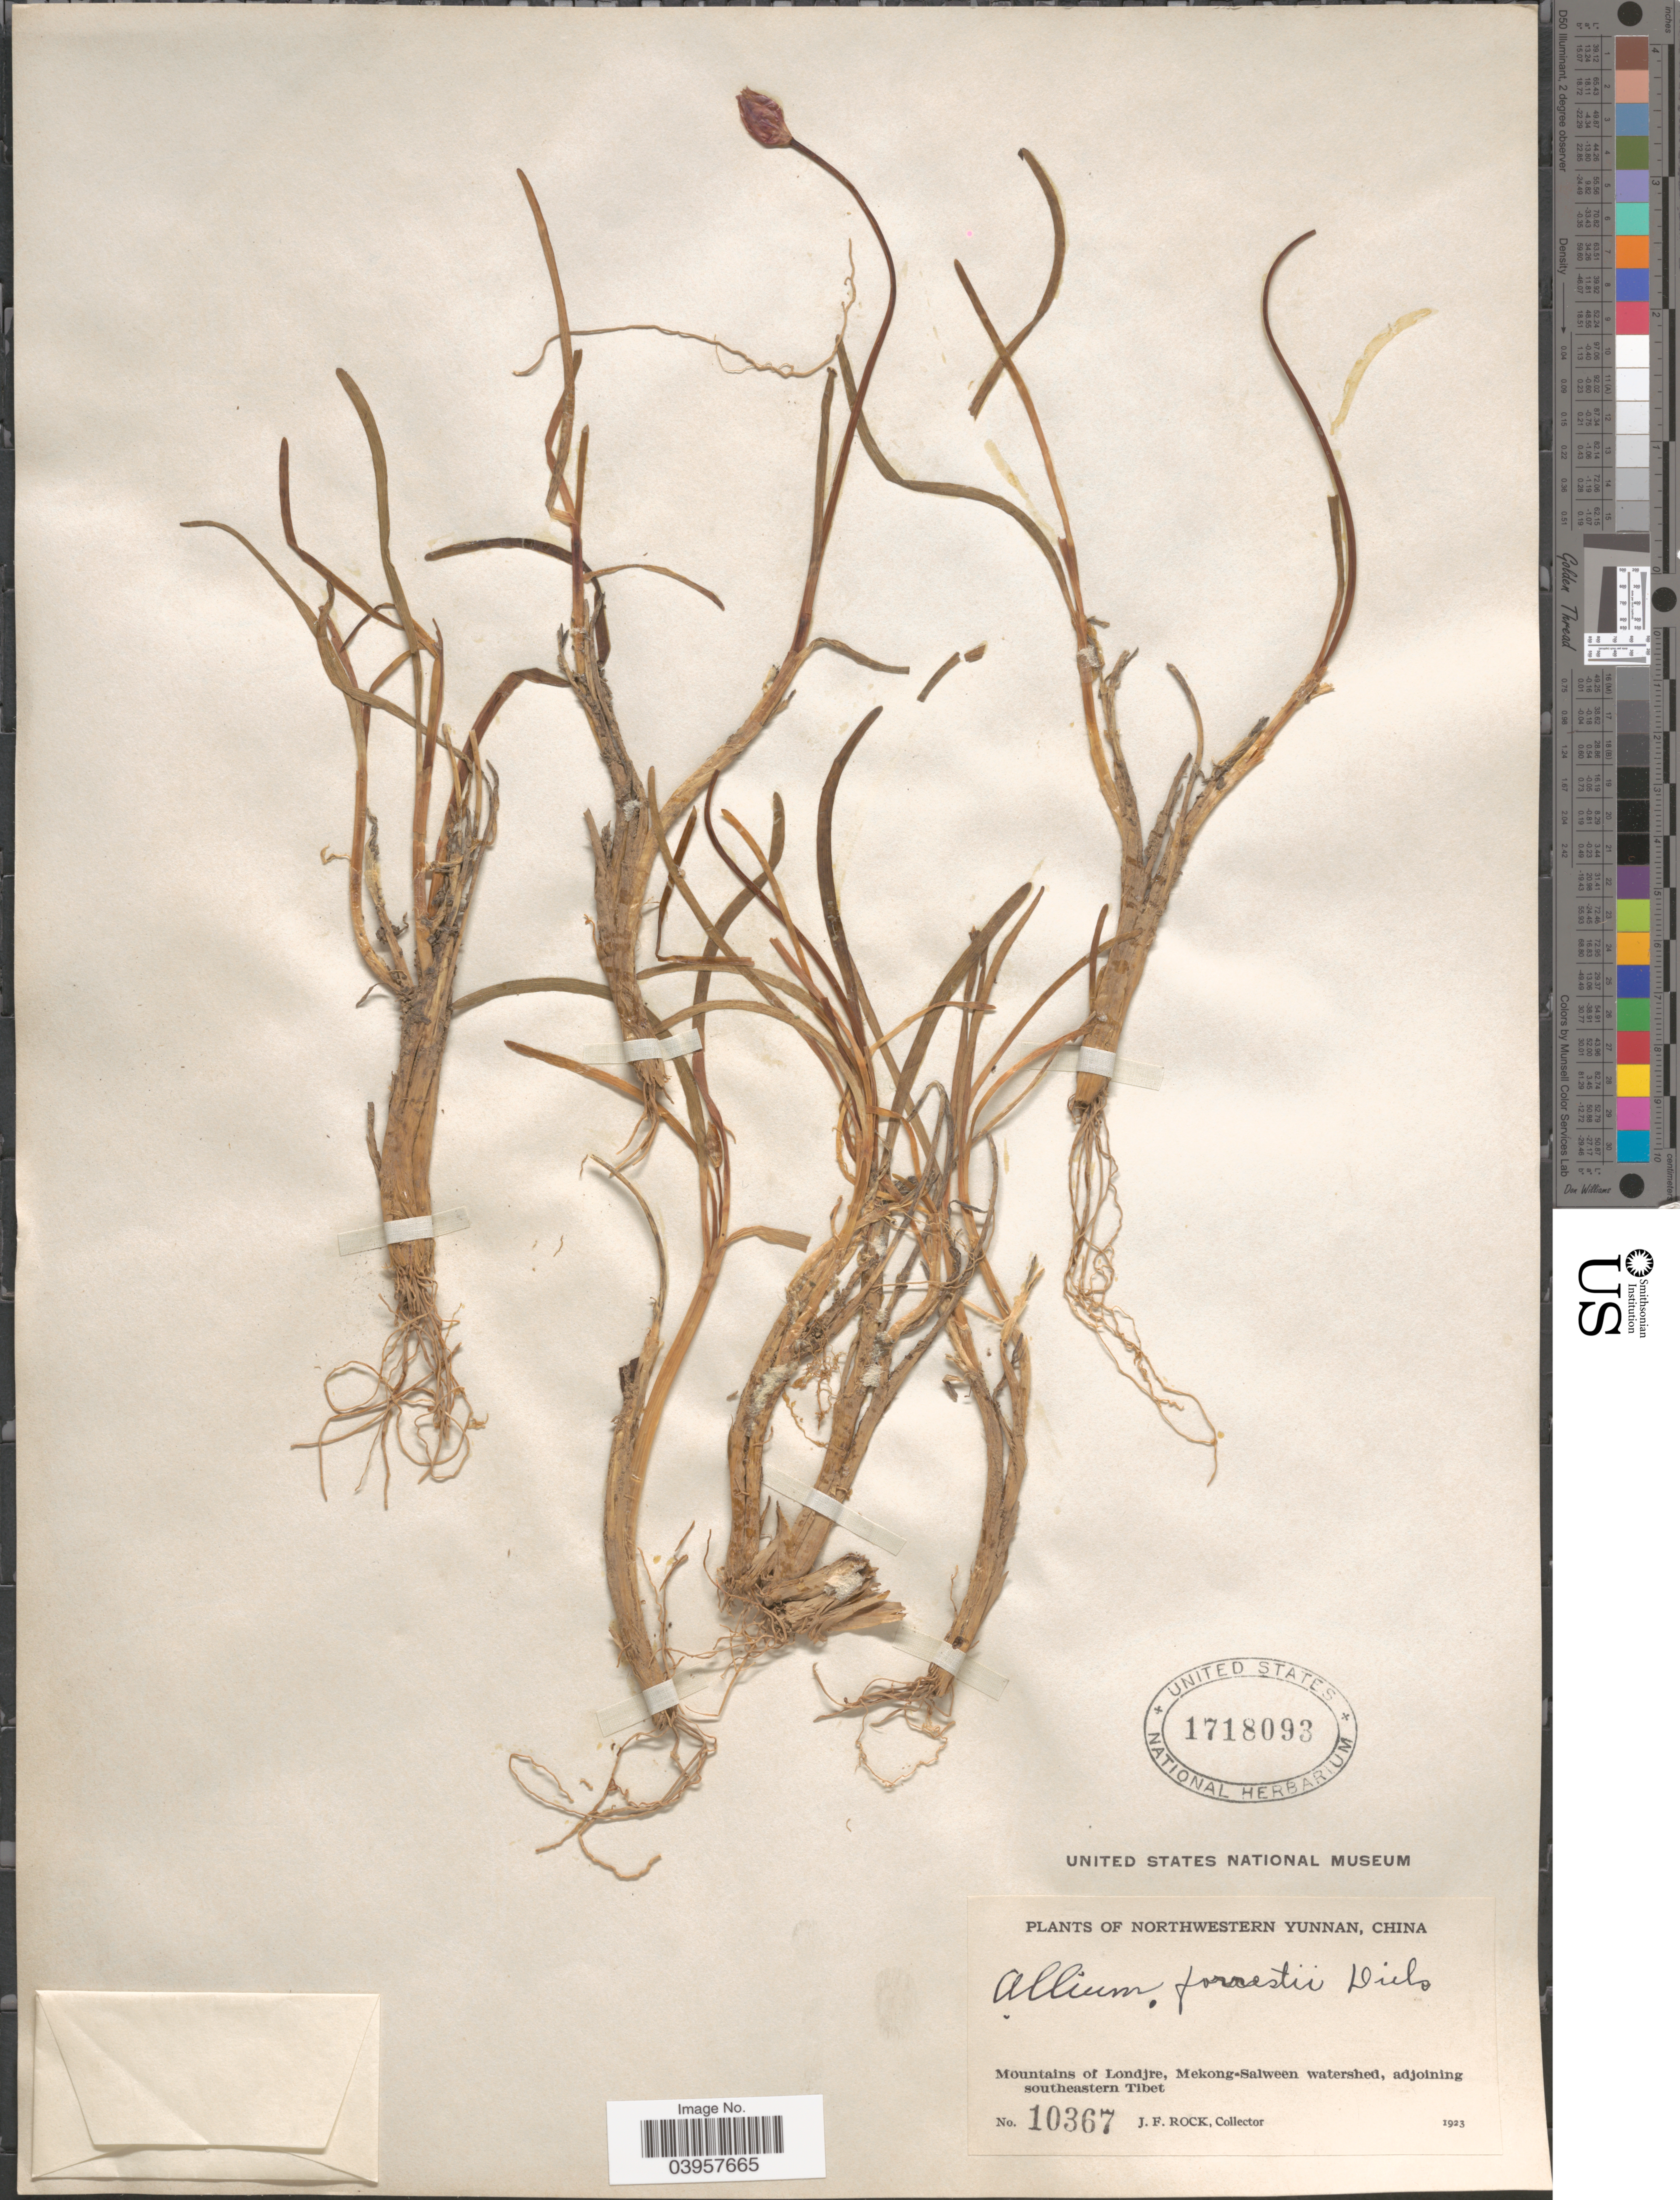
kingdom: Plantae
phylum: Tracheophyta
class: Liliopsida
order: Asparagales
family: Amaryllidaceae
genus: Allium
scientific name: Allium forrestii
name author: Diels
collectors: J. Rock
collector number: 10367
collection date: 1923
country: China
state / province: Yunnan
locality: Northwestern Yunnan. Mountains of Londjre, Mekong-Salween watershed, adjoining southeastern Tibet.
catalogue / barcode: US 1718093